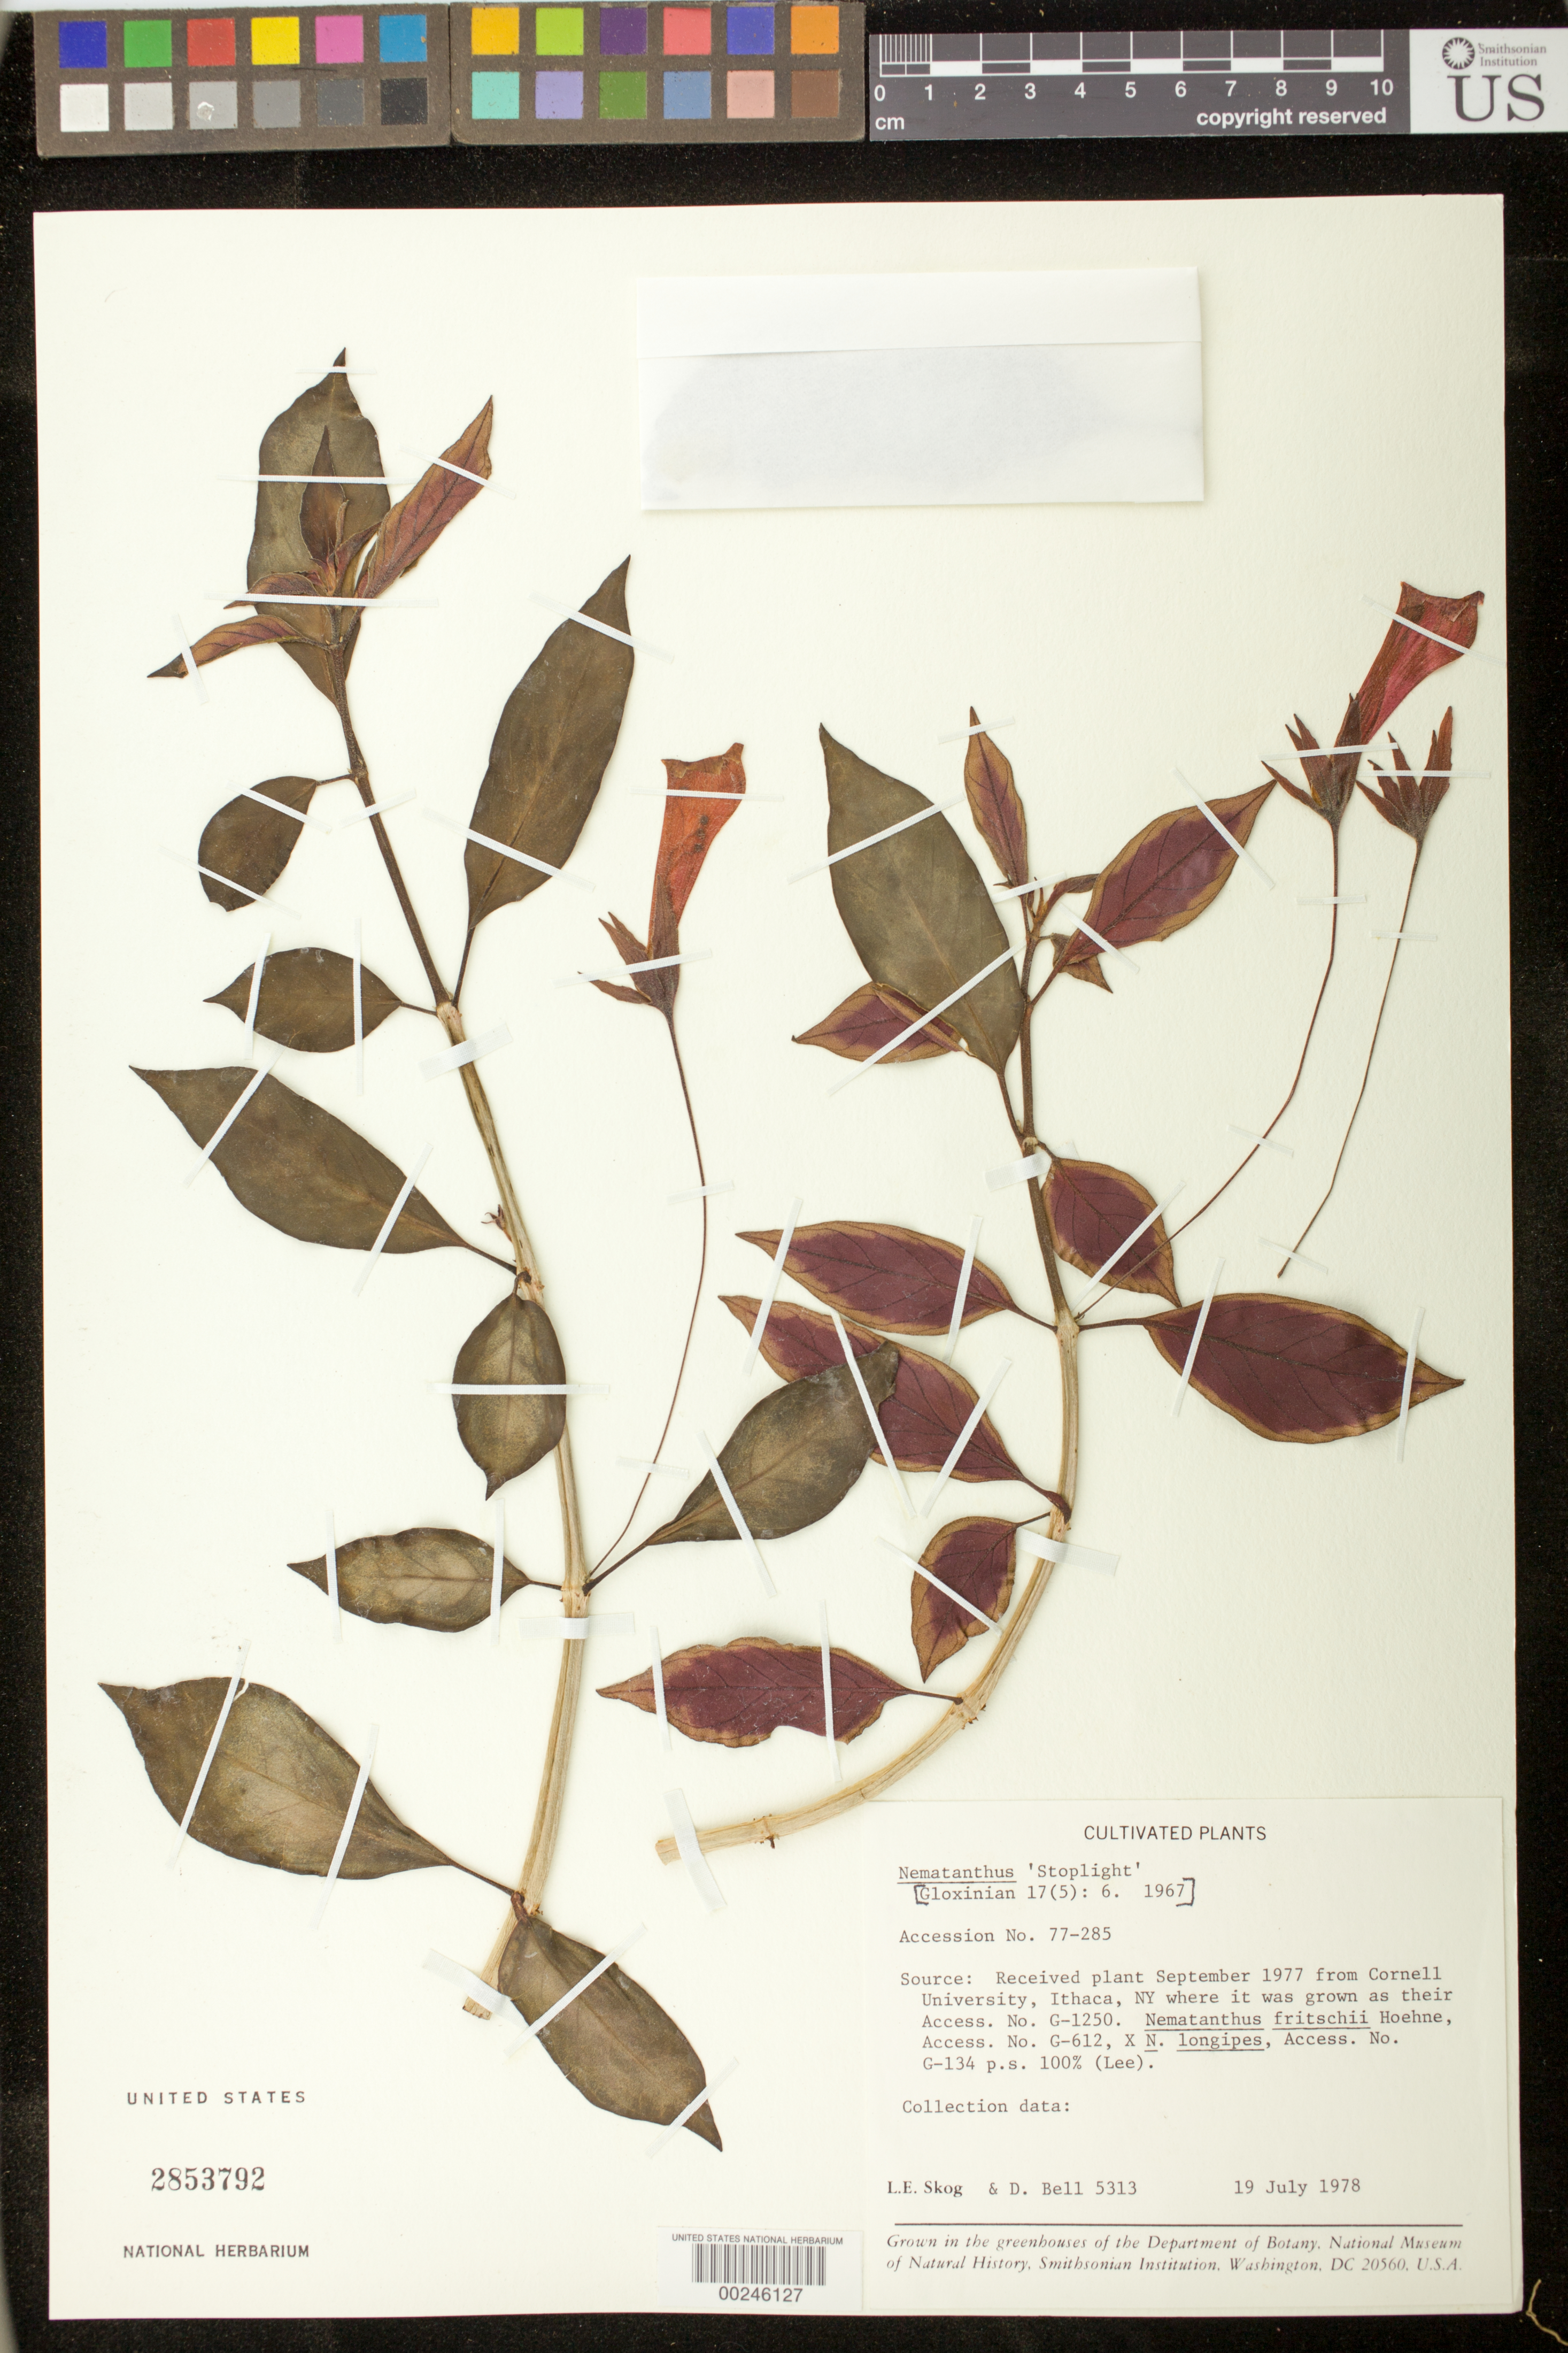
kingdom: Plantae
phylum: Tracheophyta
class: Magnoliopsida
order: Lamiales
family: Gesneriaceae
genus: Nematanthus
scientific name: Nematanthus 'Stoplight'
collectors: L. E. Skog & D. A. Bell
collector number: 5313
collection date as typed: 19 Jul 1978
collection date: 1978-07-19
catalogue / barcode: US 2853792